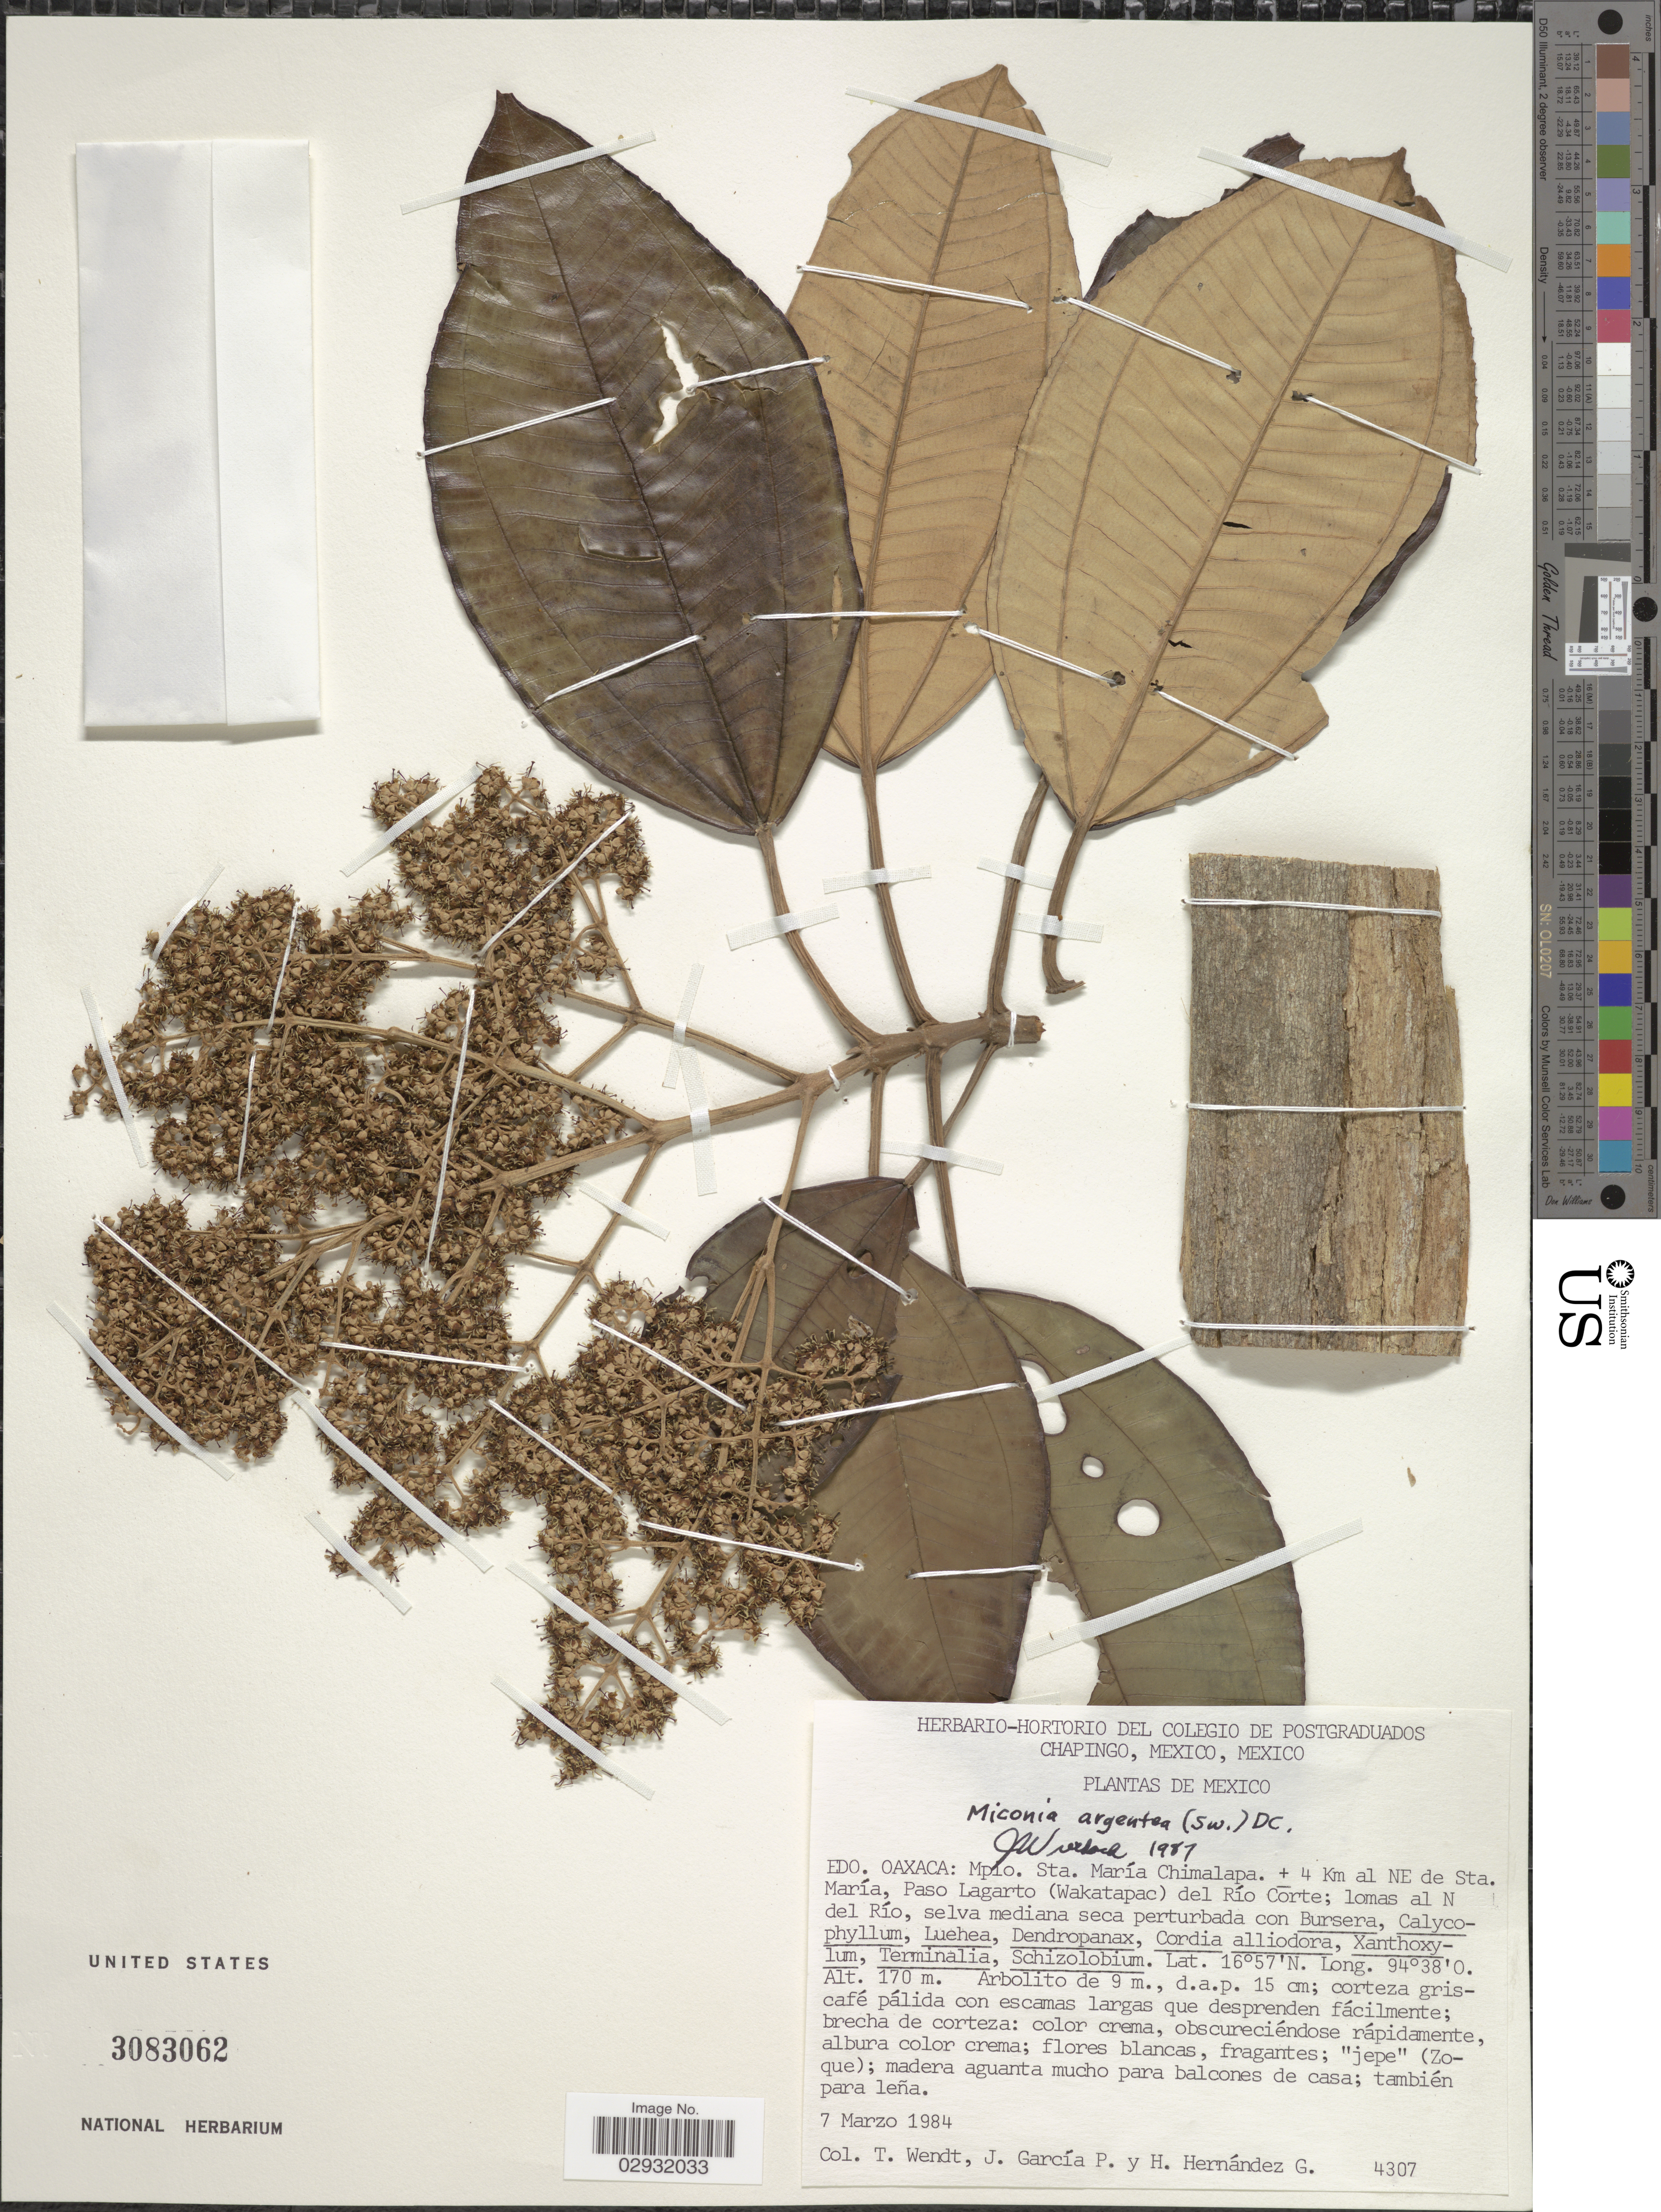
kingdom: Plantae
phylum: Tracheophyta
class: Magnoliopsida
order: Myrtales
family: Melastomataceae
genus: Miconia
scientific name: Miconia argentea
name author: (Sw.) DC.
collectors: T. L. Wendt, J. García & H. Hernandez G.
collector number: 4307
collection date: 1984-03-07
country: Mexico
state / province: Oaxaca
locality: Mpio. Sta. María Chimalapa. ± 4 km al NE de Sta. María, Paso Lagarto (Wakatapac) del Río Corte; lomas al N del Río.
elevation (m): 170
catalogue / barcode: US 3083062